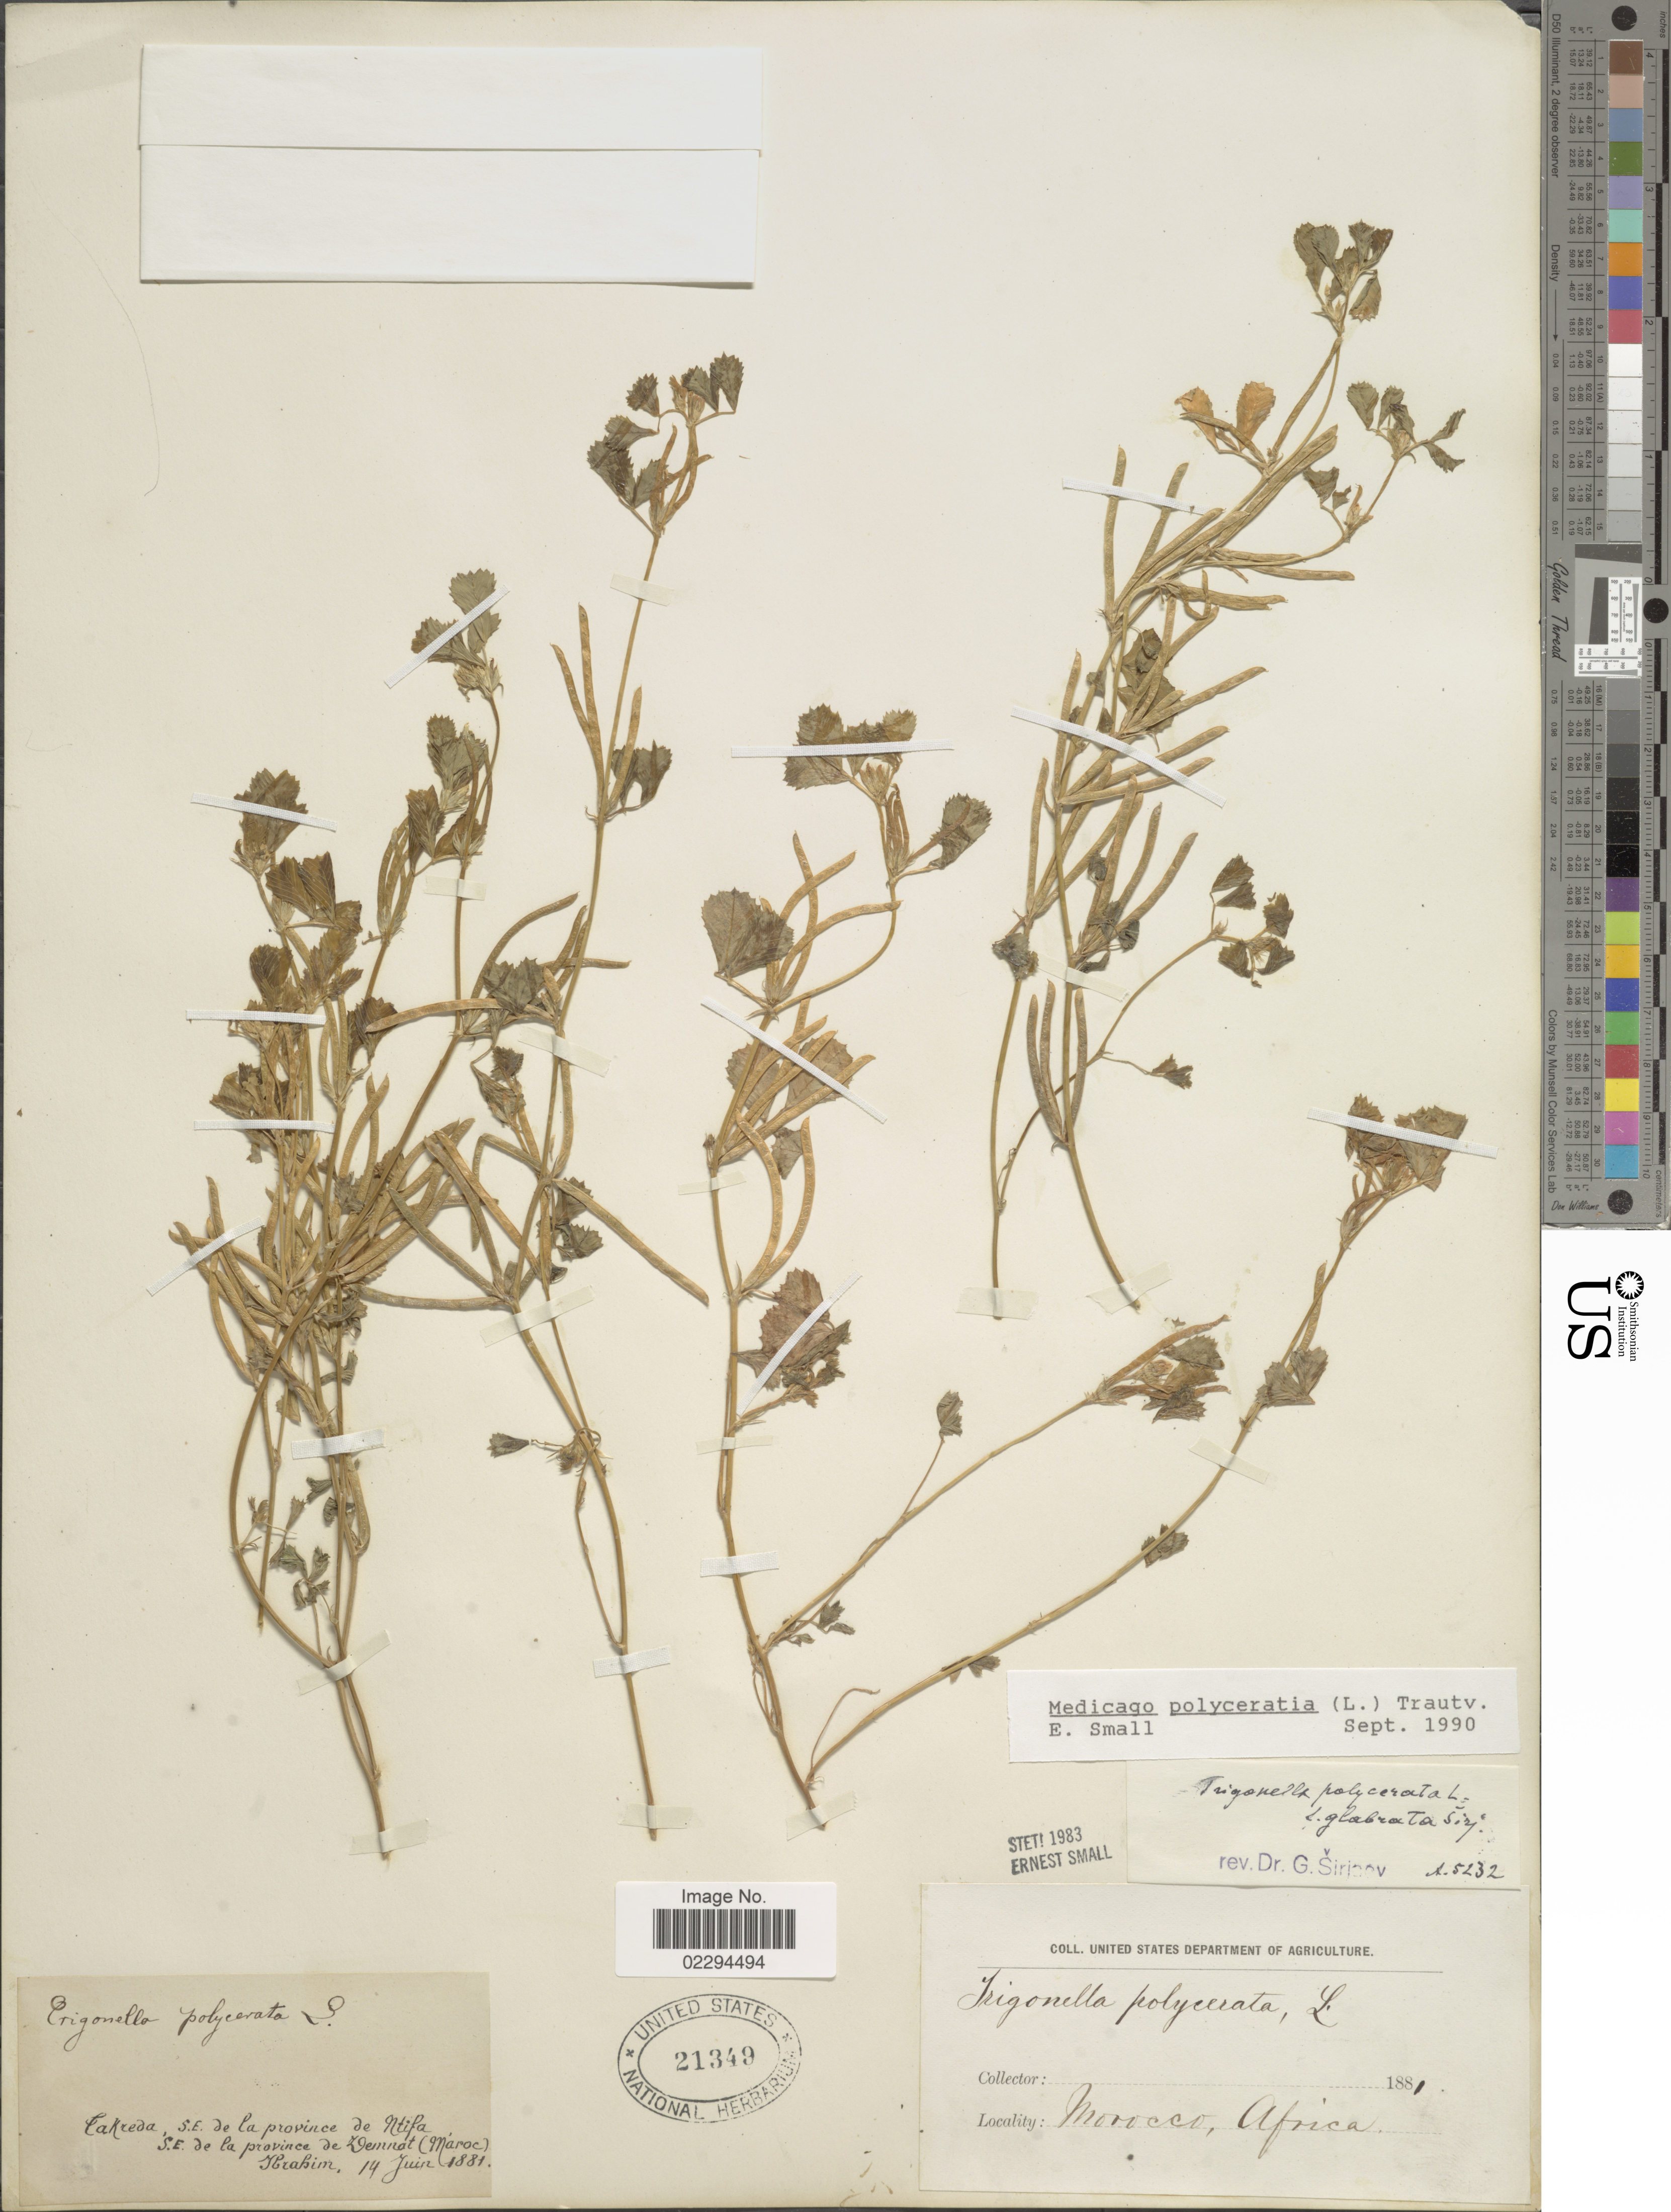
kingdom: Plantae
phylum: Tracheophyta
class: Magnoliopsida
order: Fabales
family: Fabaceae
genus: Medicago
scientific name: Medicago polyceratia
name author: (L.) Trautv.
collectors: -. Ibrahim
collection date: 1881-06-14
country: Morocco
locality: Cakreda, S.E. de la province de Ntifa S.E de la province de Demnat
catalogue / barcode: US 21349